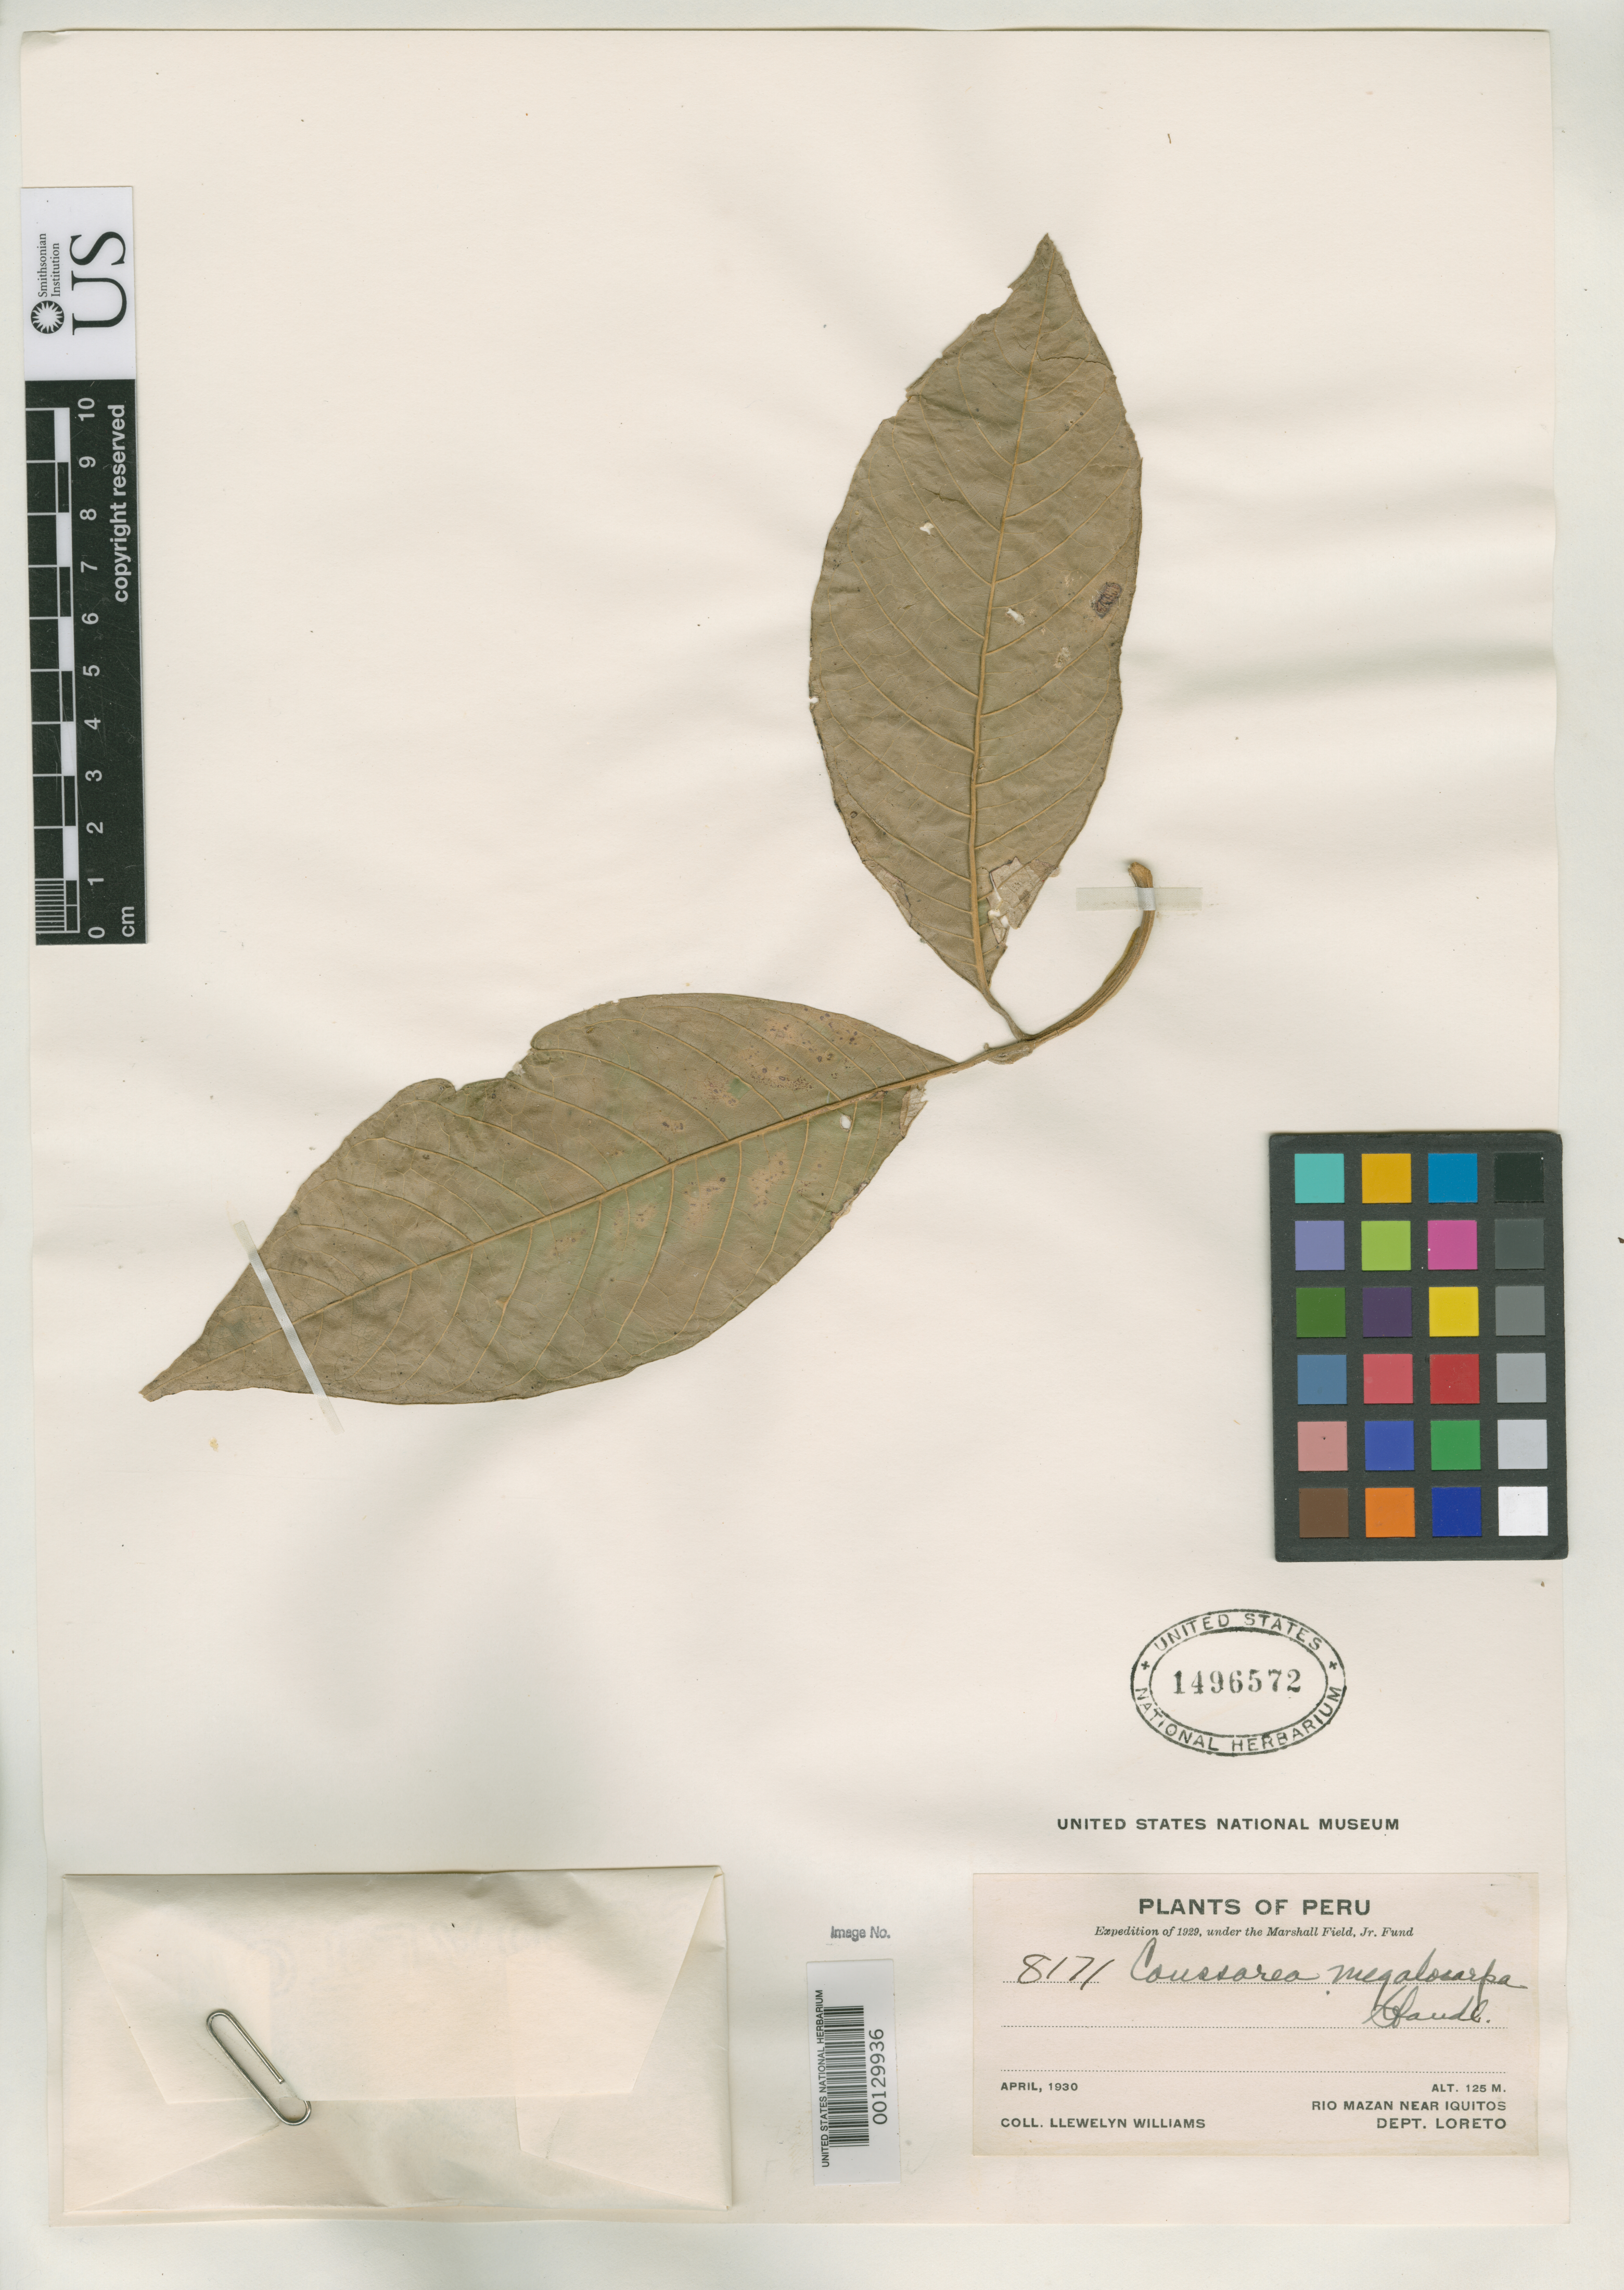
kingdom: Plantae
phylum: Tracheophyta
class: Magnoliopsida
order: Gentianales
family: Rubiaceae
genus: Coussarea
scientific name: Coussarea megalocarpa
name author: Standl.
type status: Isotype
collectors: Ll. Williams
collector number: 8171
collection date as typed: Apr 1930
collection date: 1930-04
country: Peru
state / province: Loreto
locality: Rio Mazan near Iquitos.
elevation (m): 125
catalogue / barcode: US 1496572